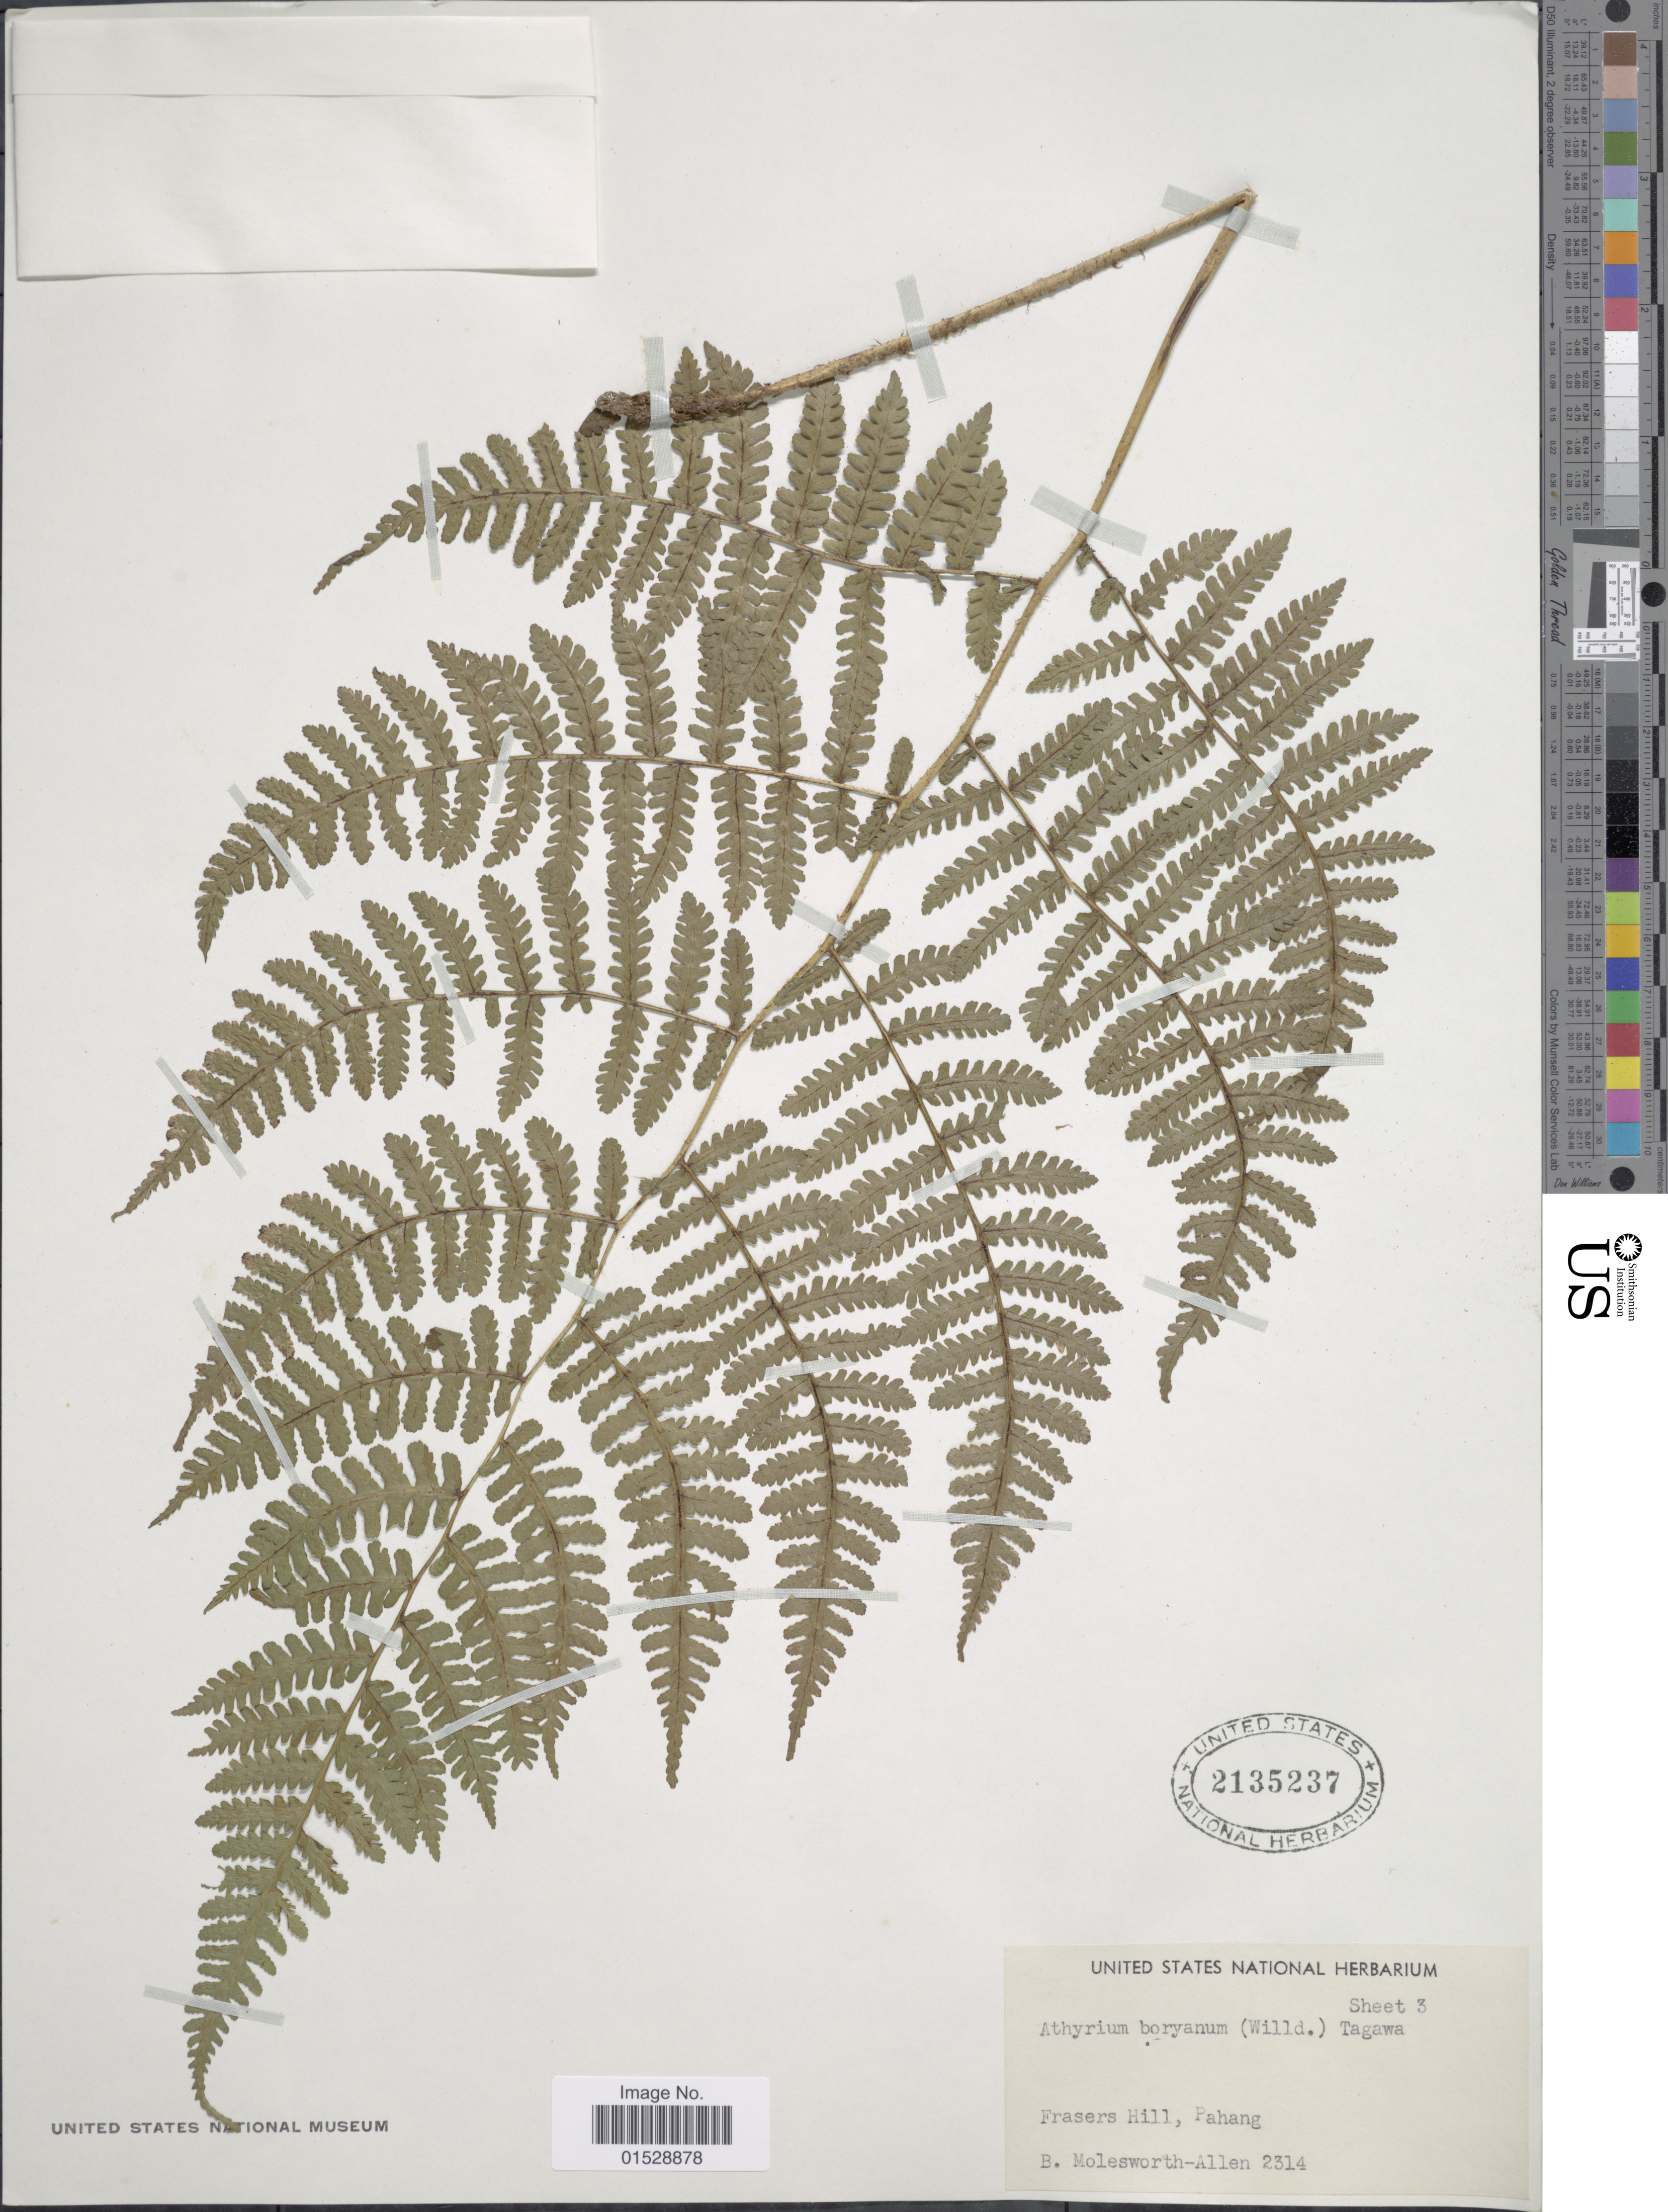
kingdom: Plantae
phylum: Tracheophyta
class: Polypodiopsida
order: Polypodiales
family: Athyriaceae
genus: Deparia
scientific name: Deparia boryana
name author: (Willd.) M. Kato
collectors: B. E. G. Molesworth-Allen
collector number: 2314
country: Malaysia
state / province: Pahang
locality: Frasers Hill, Pahang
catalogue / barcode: US 2135237